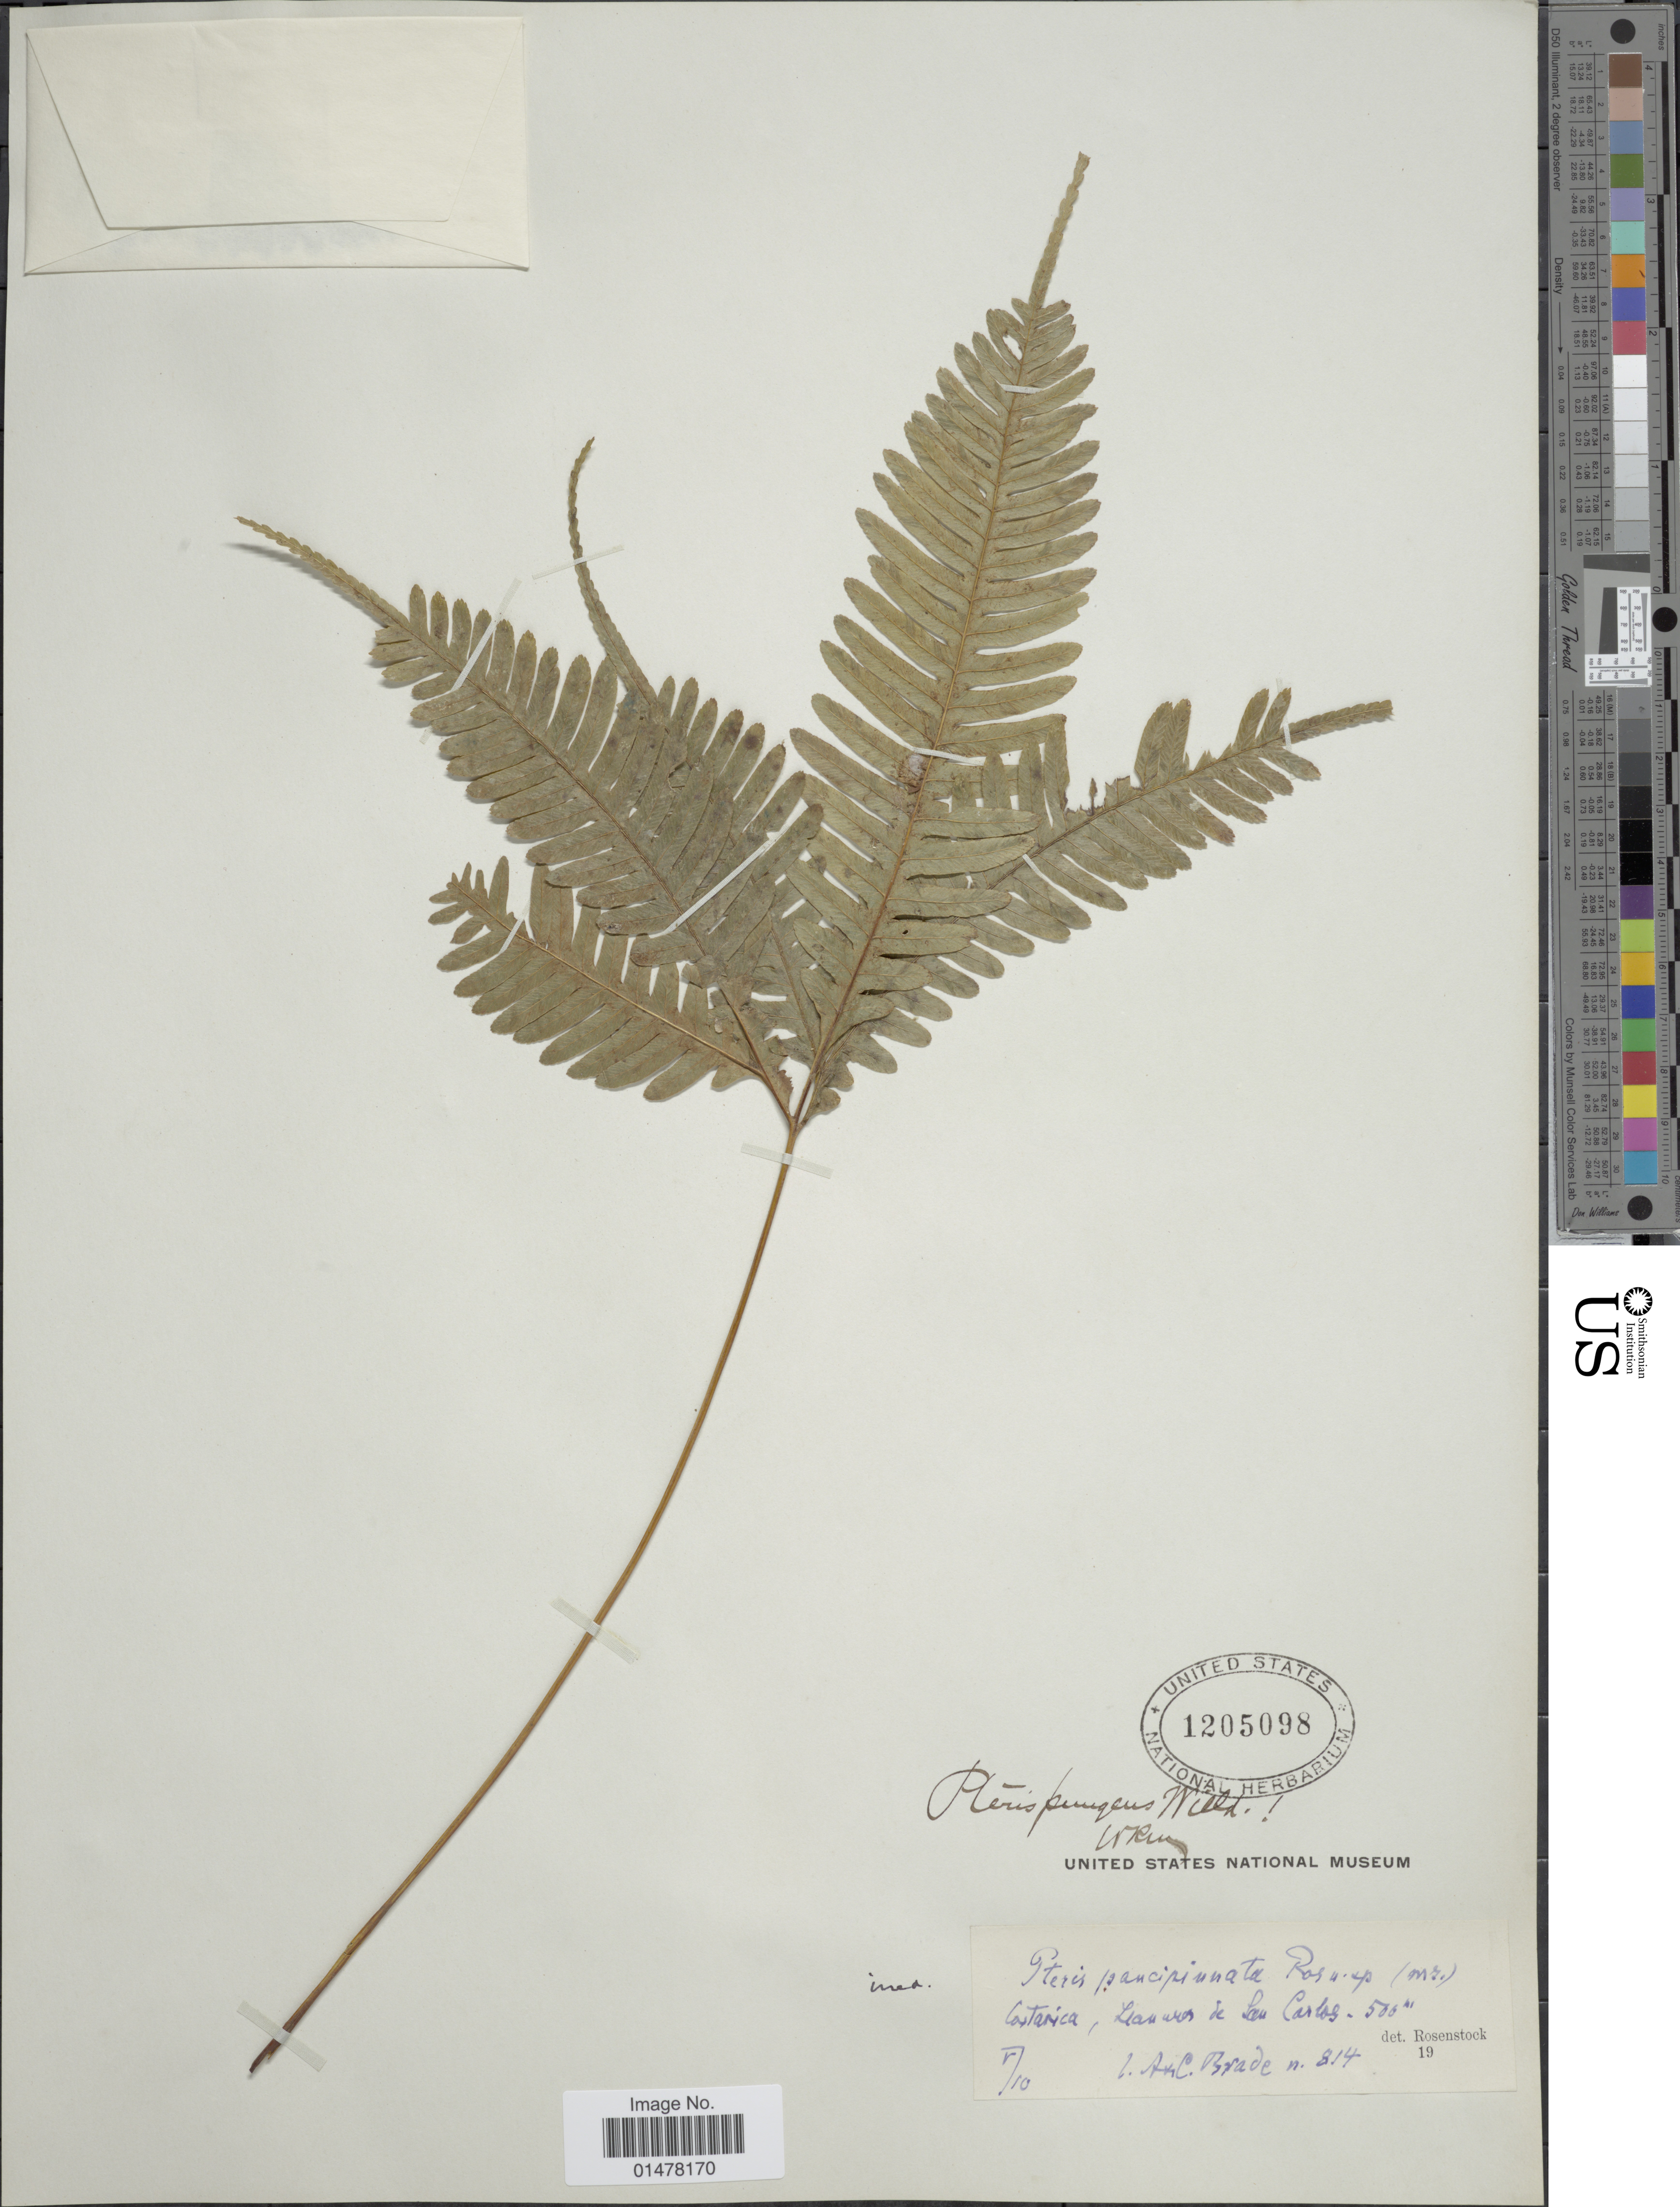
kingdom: Plantae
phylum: Tracheophyta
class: Polypodiopsida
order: Polypodiales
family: Pteridaceae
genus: Pteris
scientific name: Pteris pungens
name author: Willd.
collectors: A. Brade & C. Brade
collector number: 814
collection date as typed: Transcribed d/m/y: /5/10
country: Costa Rica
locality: Llanura de San Carlos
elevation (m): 500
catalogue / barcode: US 1205098